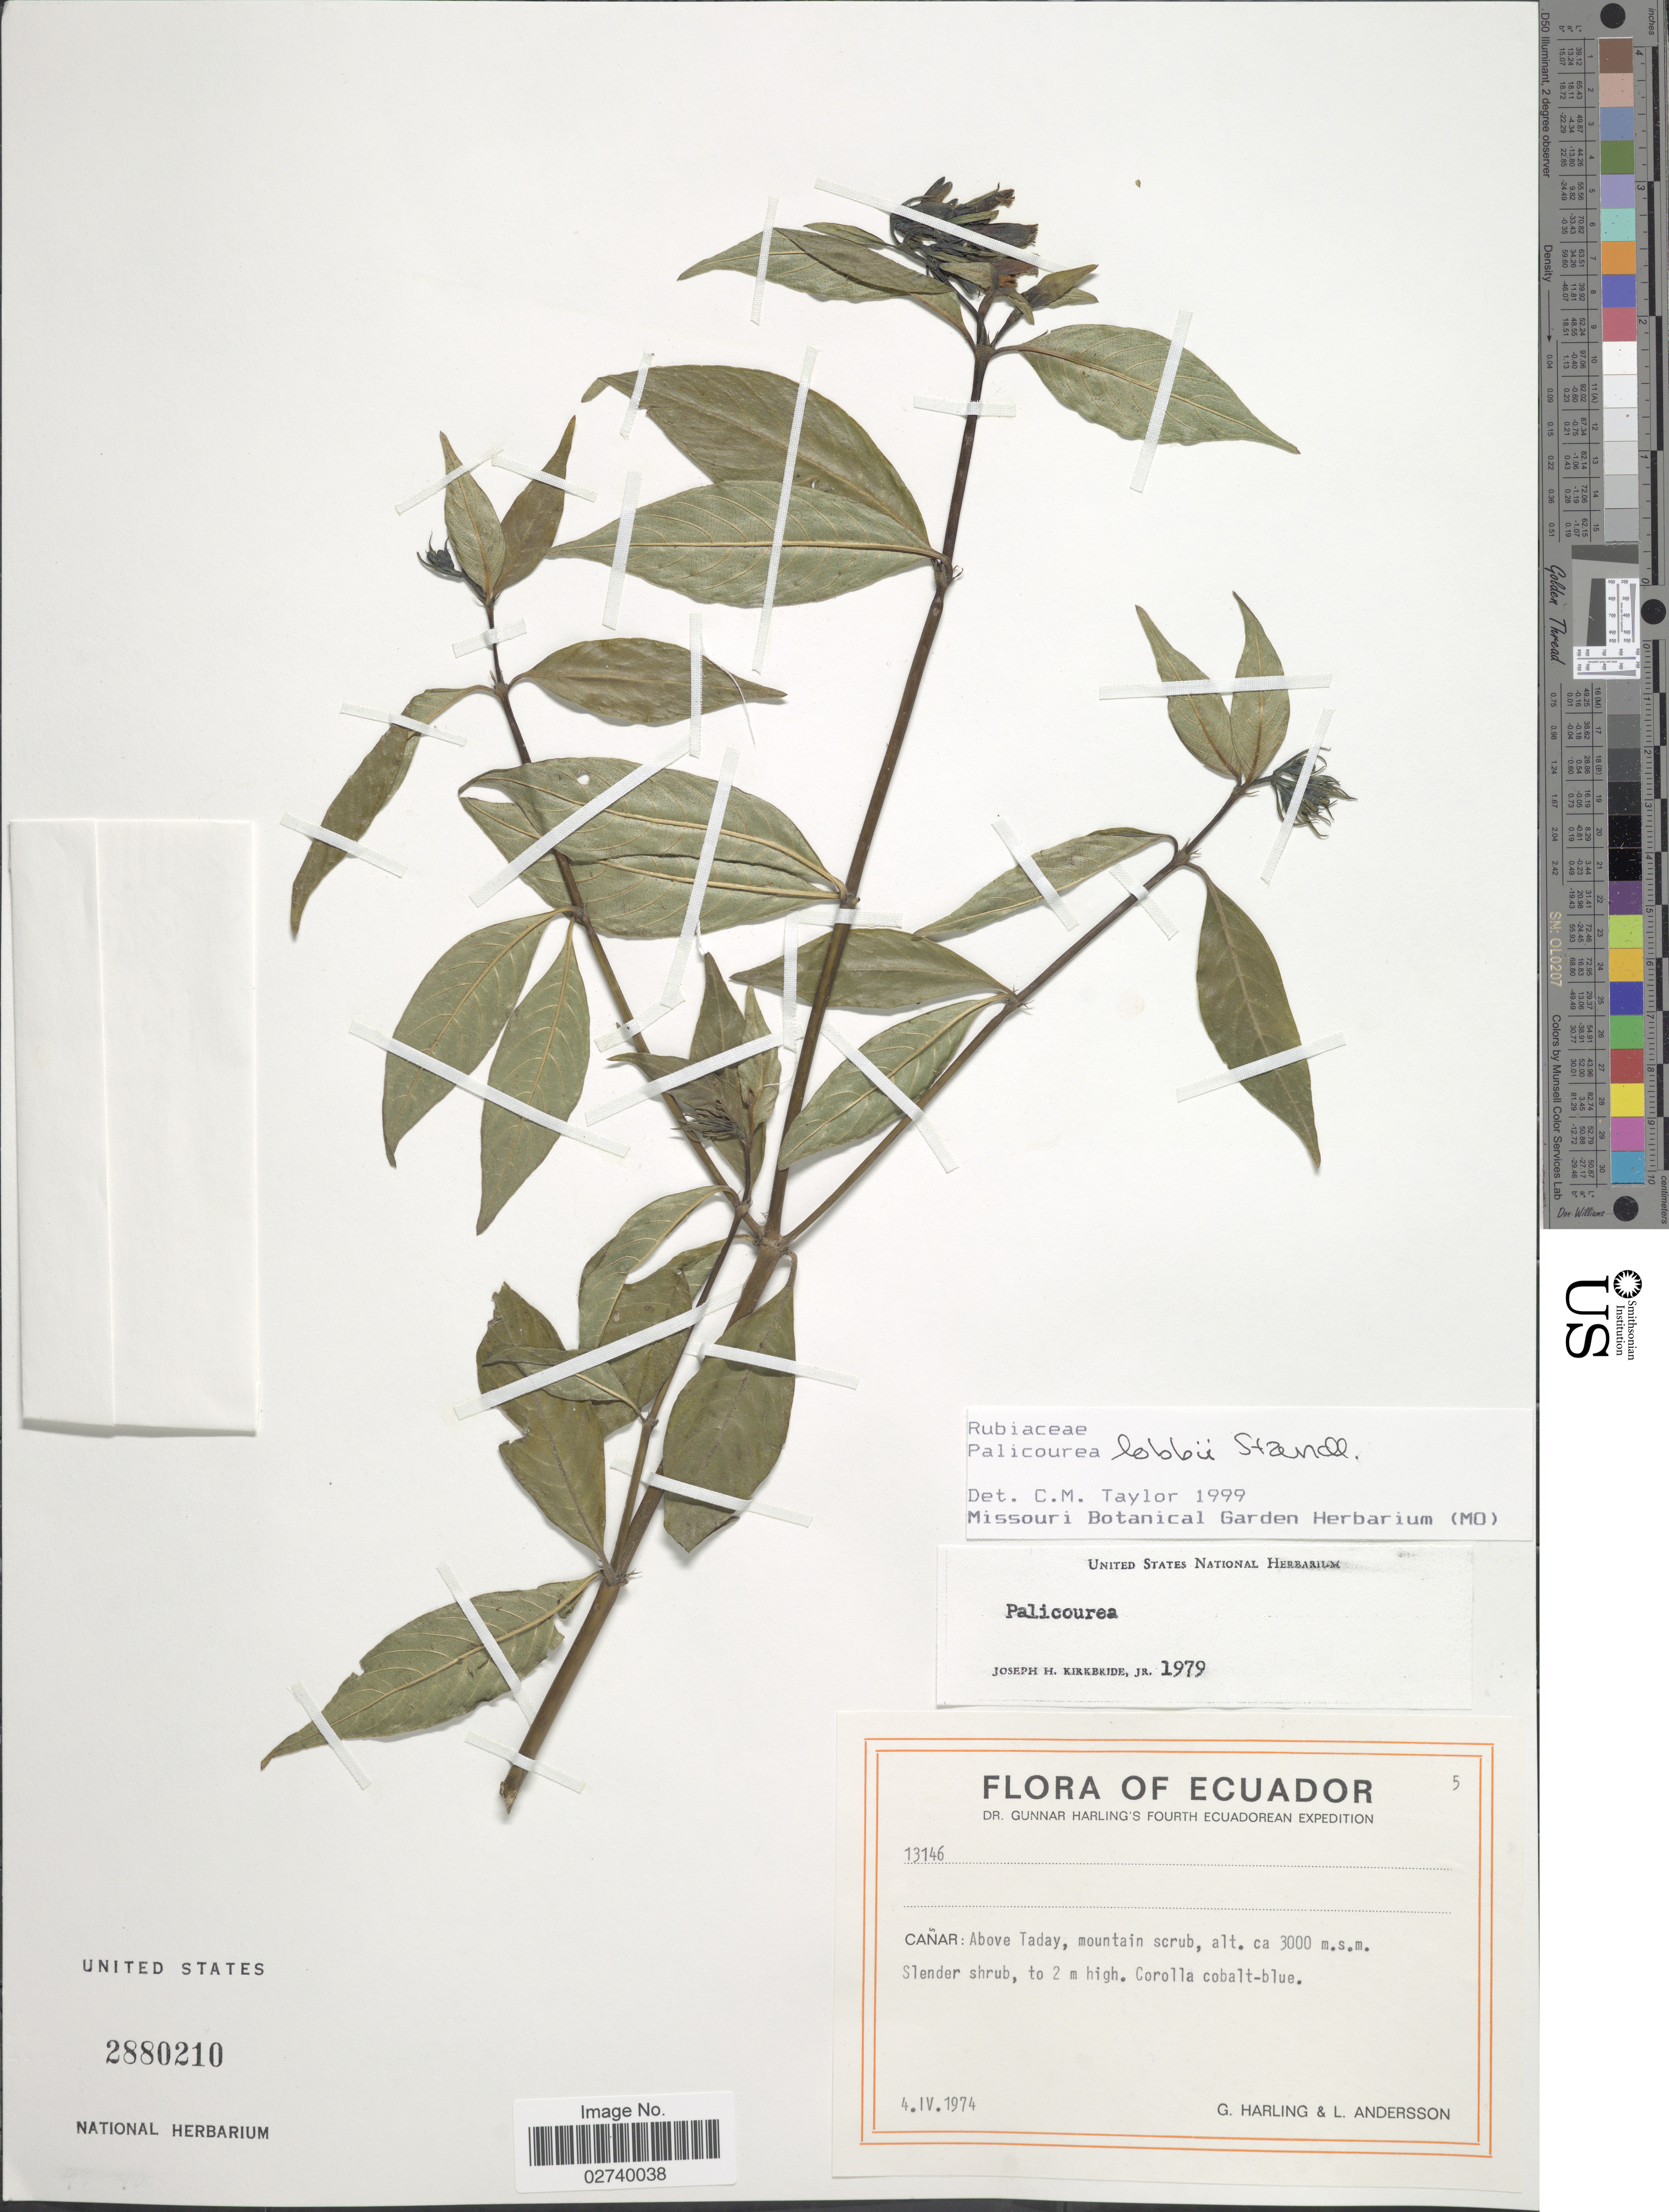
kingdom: Plantae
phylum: Tracheophyta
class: Magnoliopsida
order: Gentianales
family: Rubiaceae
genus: Palicourea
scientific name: Palicourea lobbii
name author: Standl.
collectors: G. Harling & L. Andersson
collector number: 13146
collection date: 1974-04-04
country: Ecuador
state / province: Cañar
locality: Above Taday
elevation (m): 3000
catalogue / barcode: US 2880210